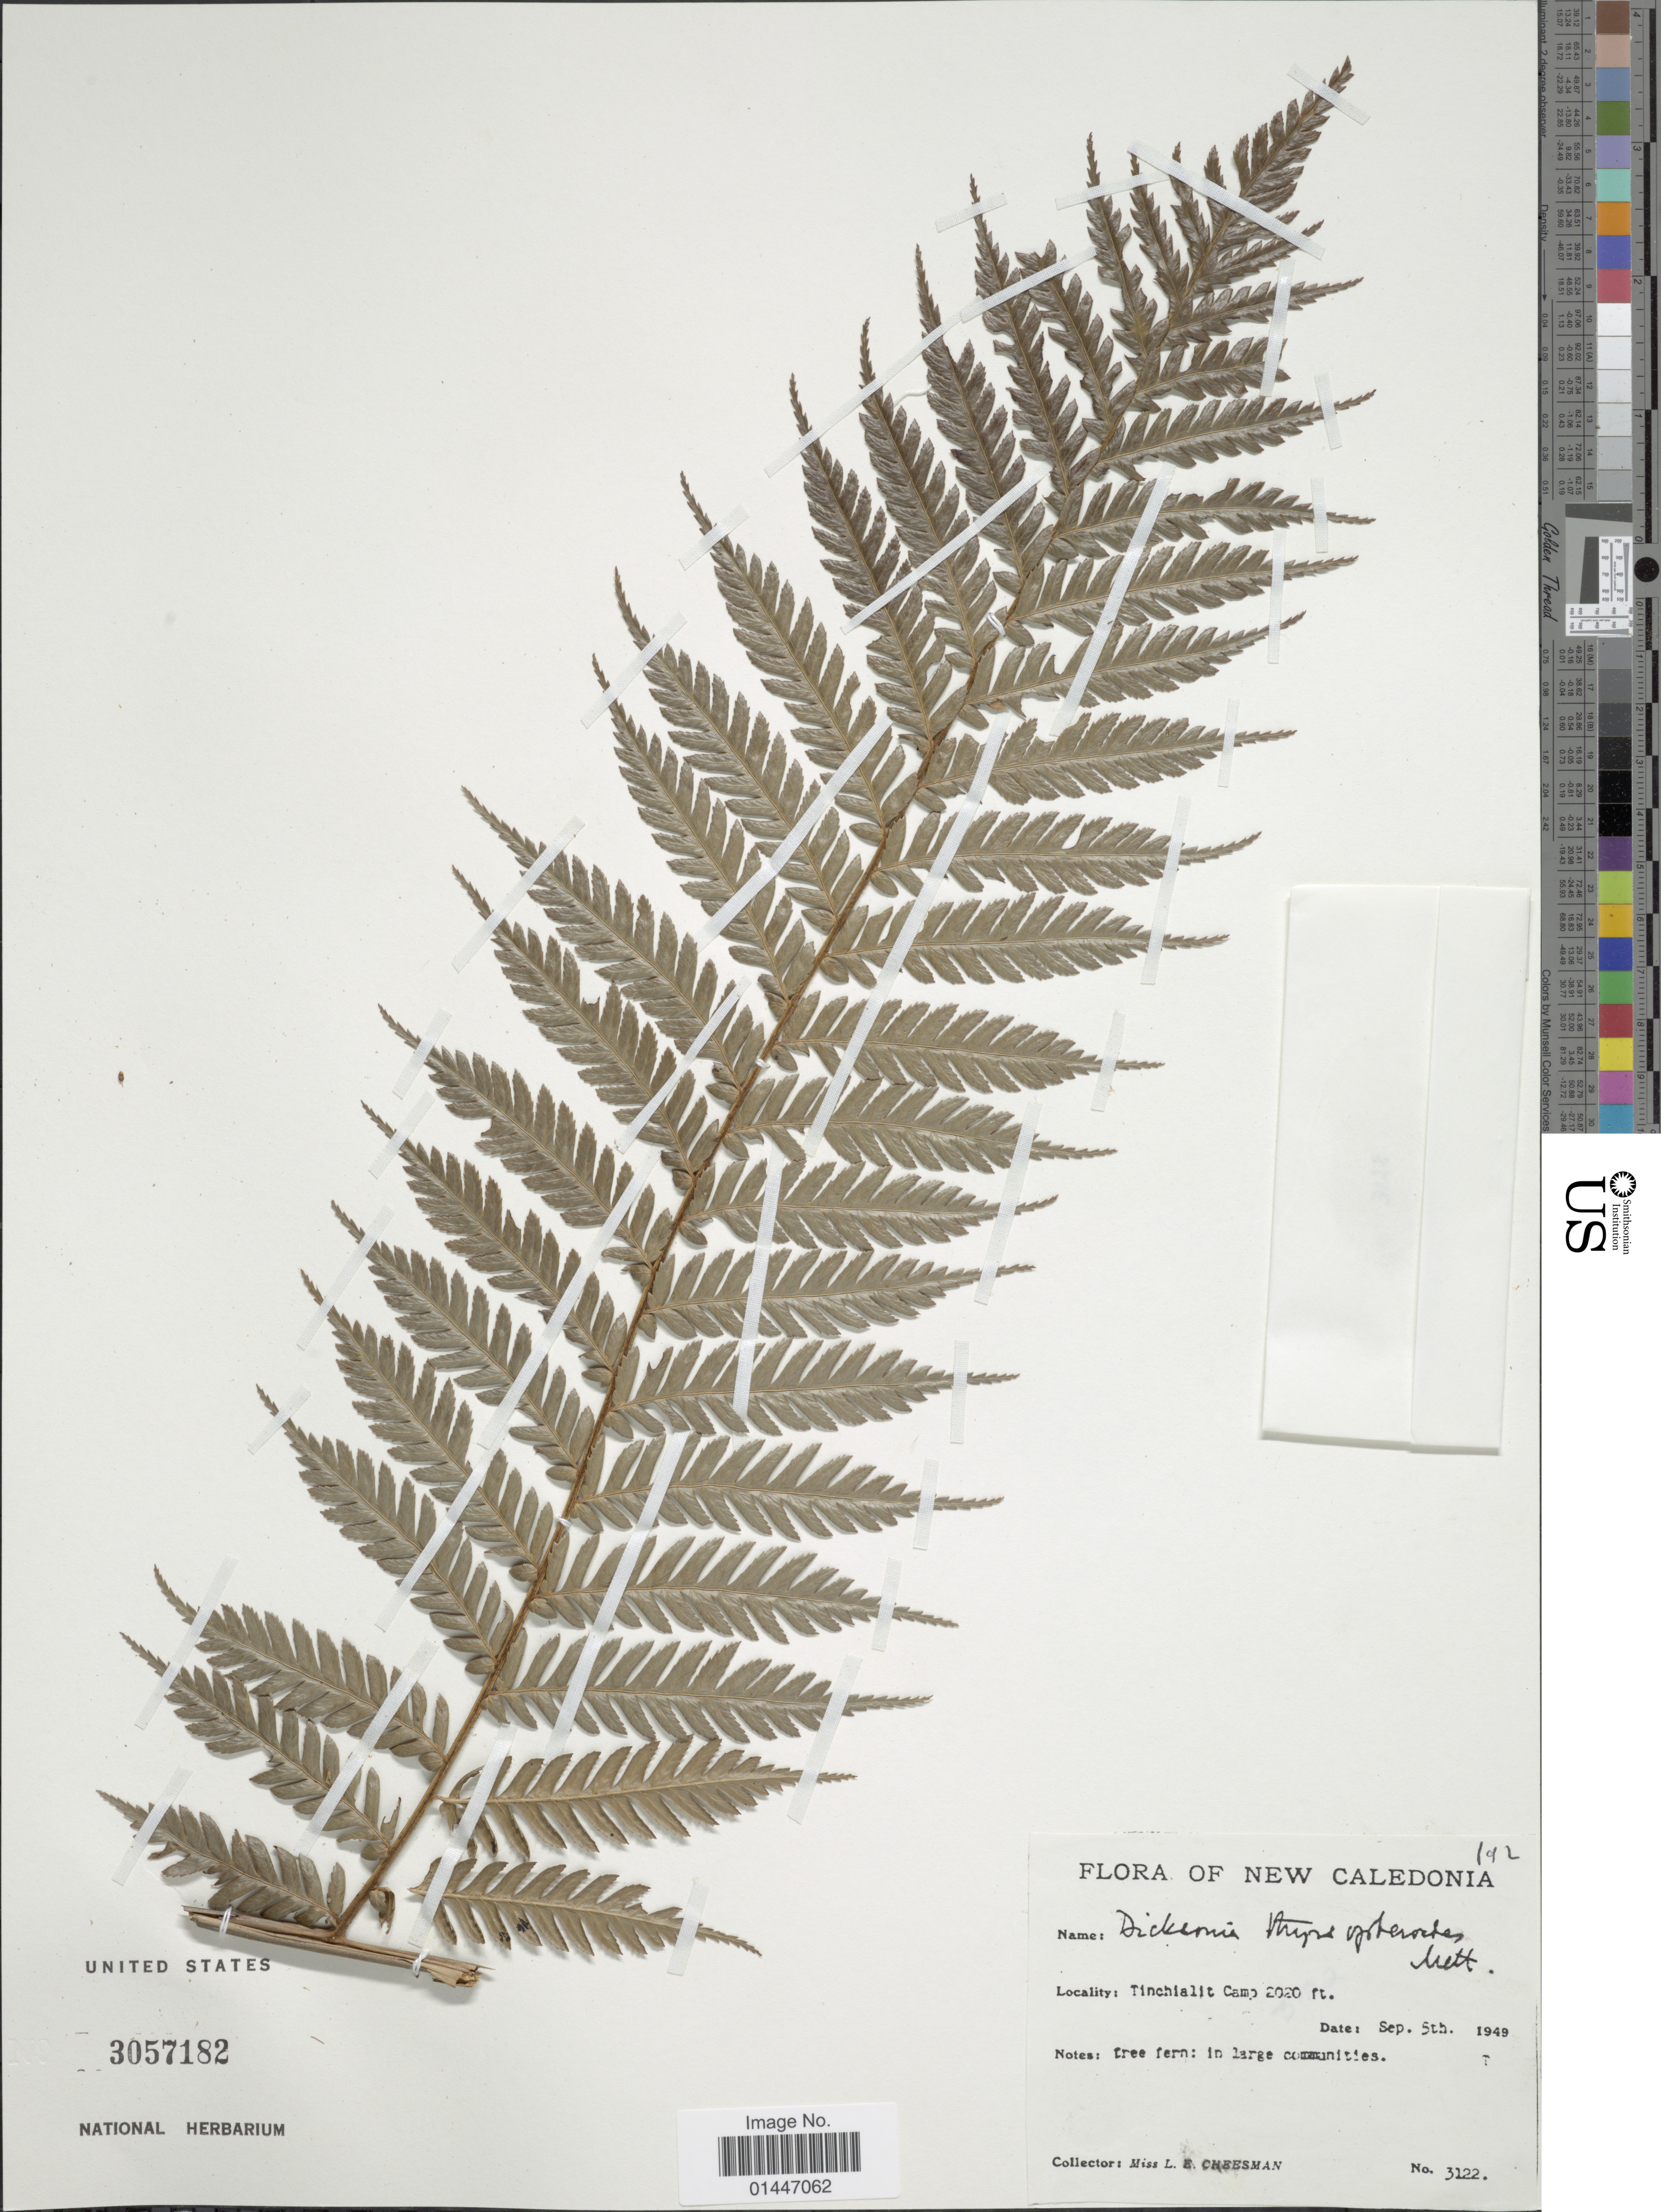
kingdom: Plantae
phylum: Tracheophyta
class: Polypodiopsida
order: Cyatheales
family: Dicksoniaceae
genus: Dicksonia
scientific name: Dicksonia thyrsopteroides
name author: Mett.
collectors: L. E. Cheesman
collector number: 3122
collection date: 1949-09-05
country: New Caledonia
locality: Tinchialit Camp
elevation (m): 616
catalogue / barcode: US 3057182